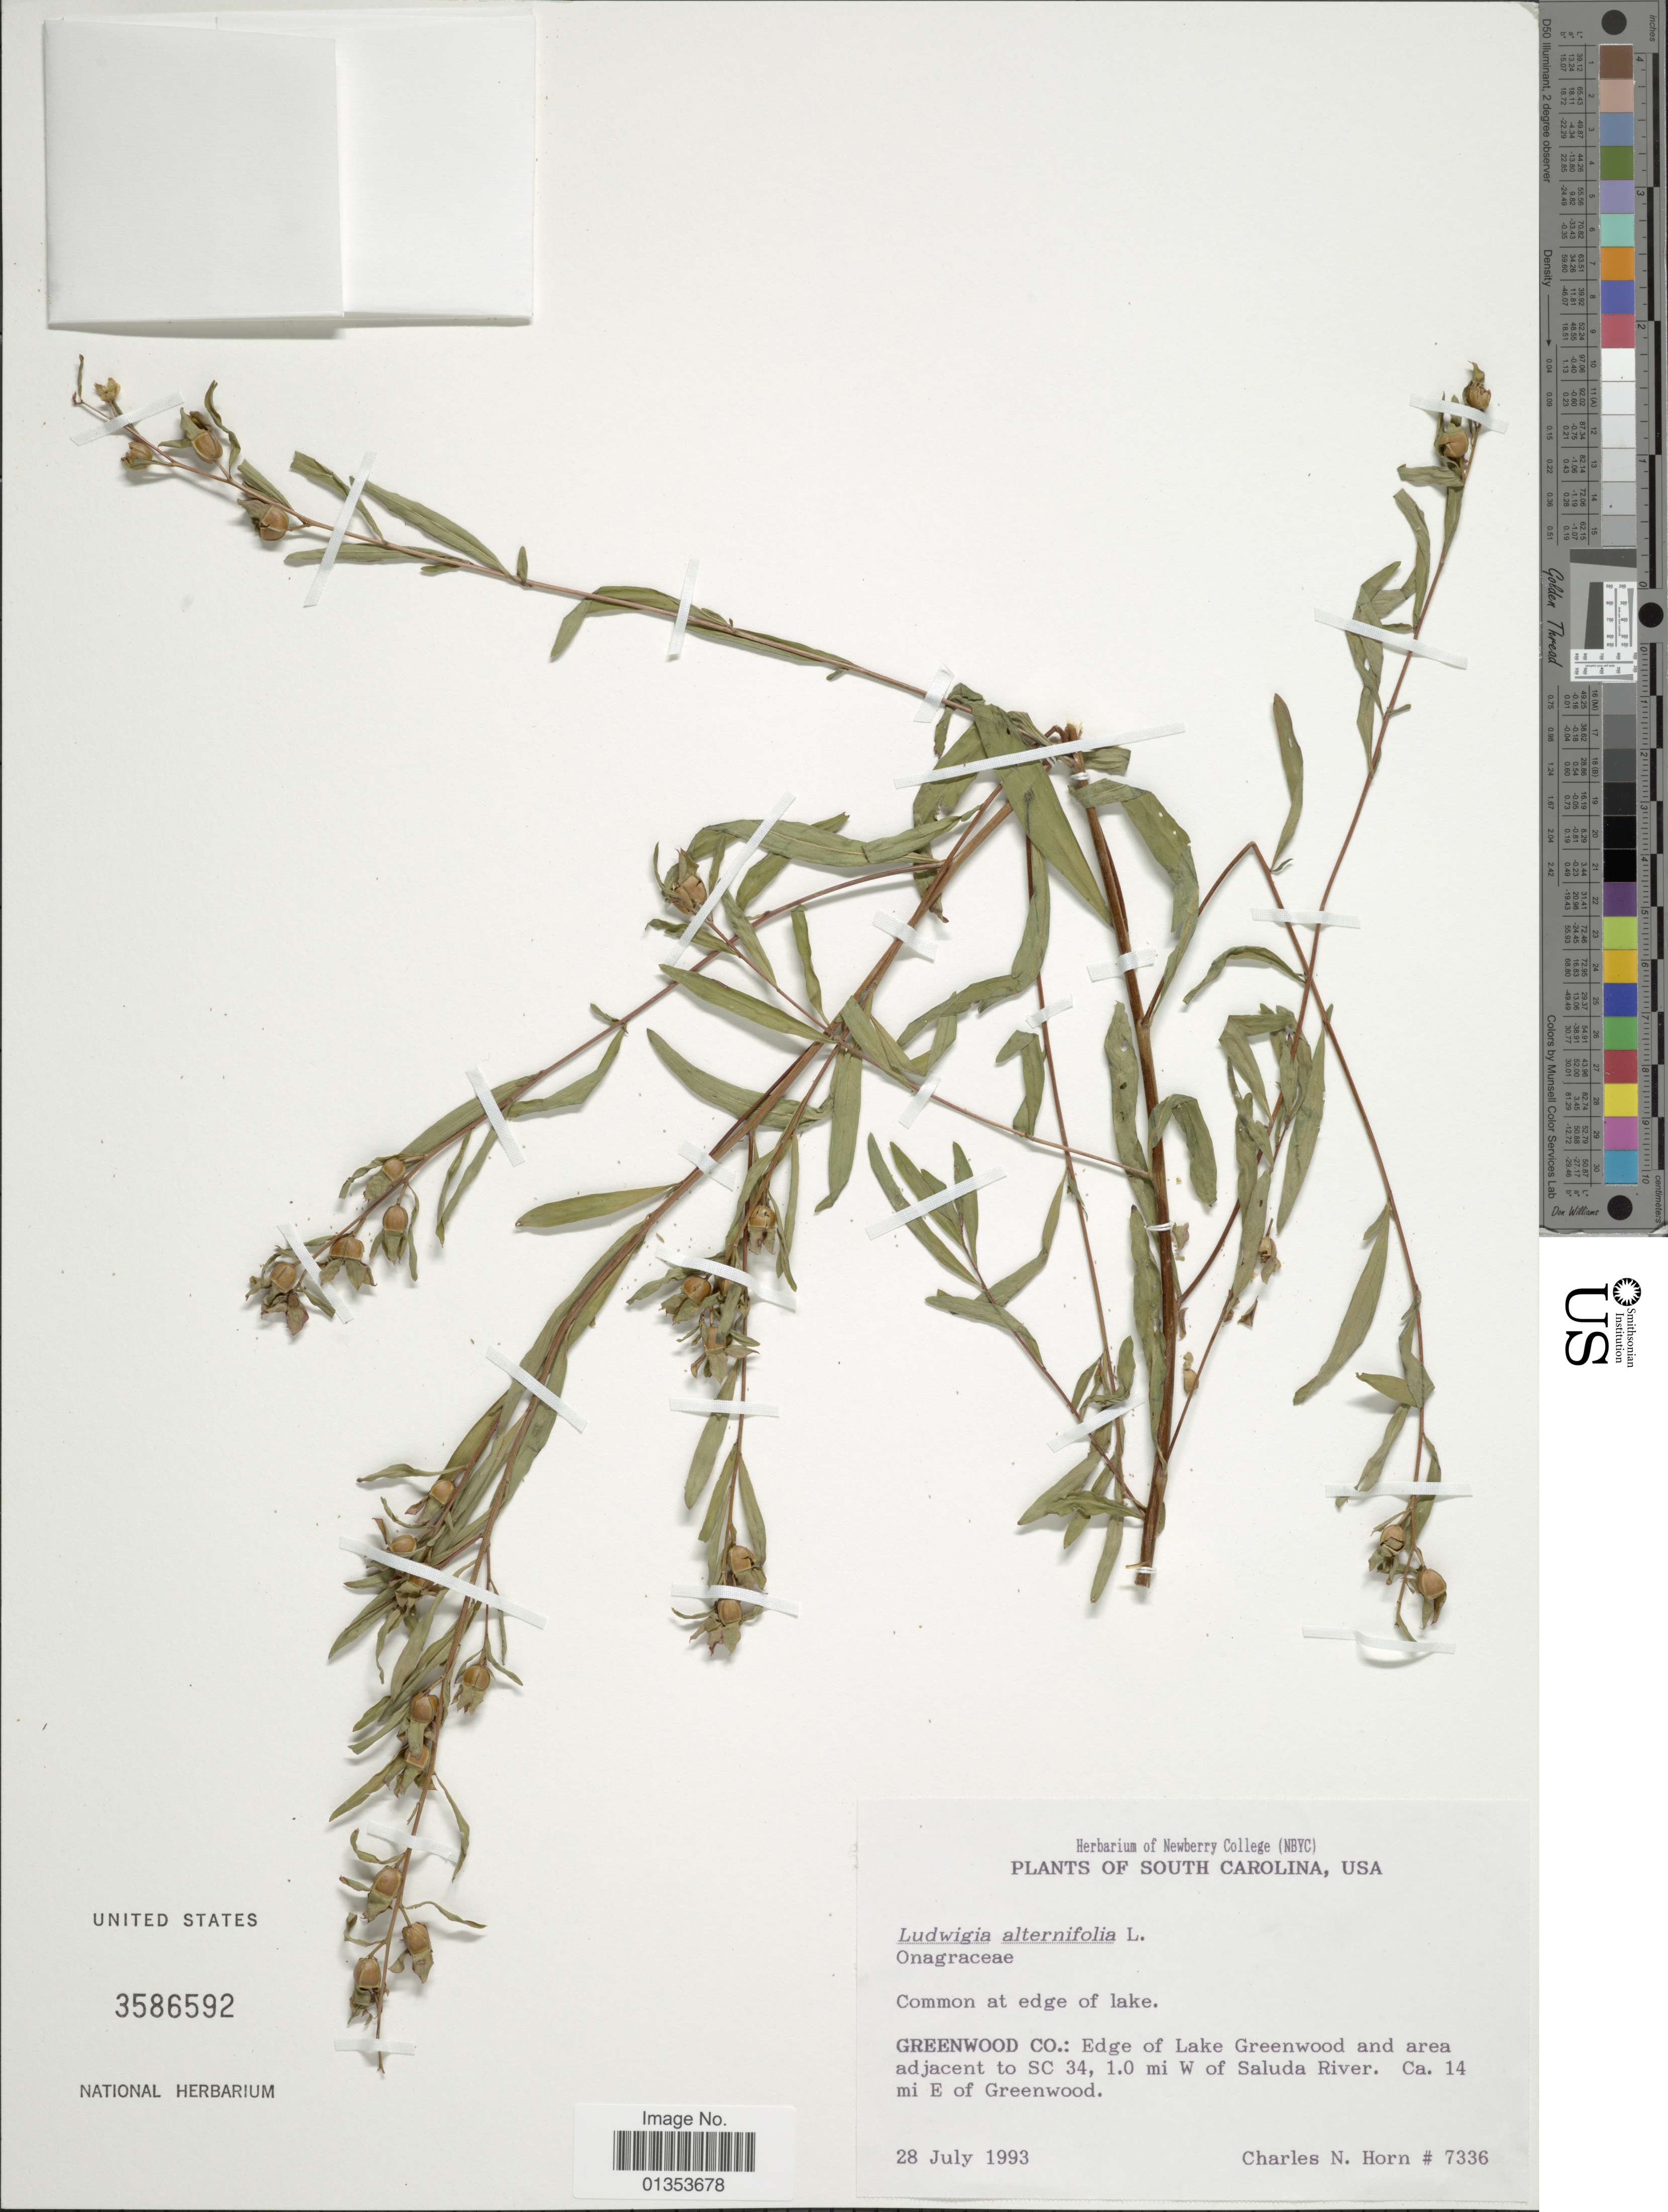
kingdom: Plantae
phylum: Tracheophyta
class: Magnoliopsida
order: Myrtales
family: Onagraceae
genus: Ludwigia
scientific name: Ludwigia alternifolia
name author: L.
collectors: C. N. Horn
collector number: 7336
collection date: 1993-07-28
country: United States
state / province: South Carolina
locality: Greenwood Co.: Edge of Lake Greenwood and area adjacent to SC 34, 1.0 mi W of Saluda River. Ca 14 mi E of Greenwood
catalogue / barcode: US 3586592